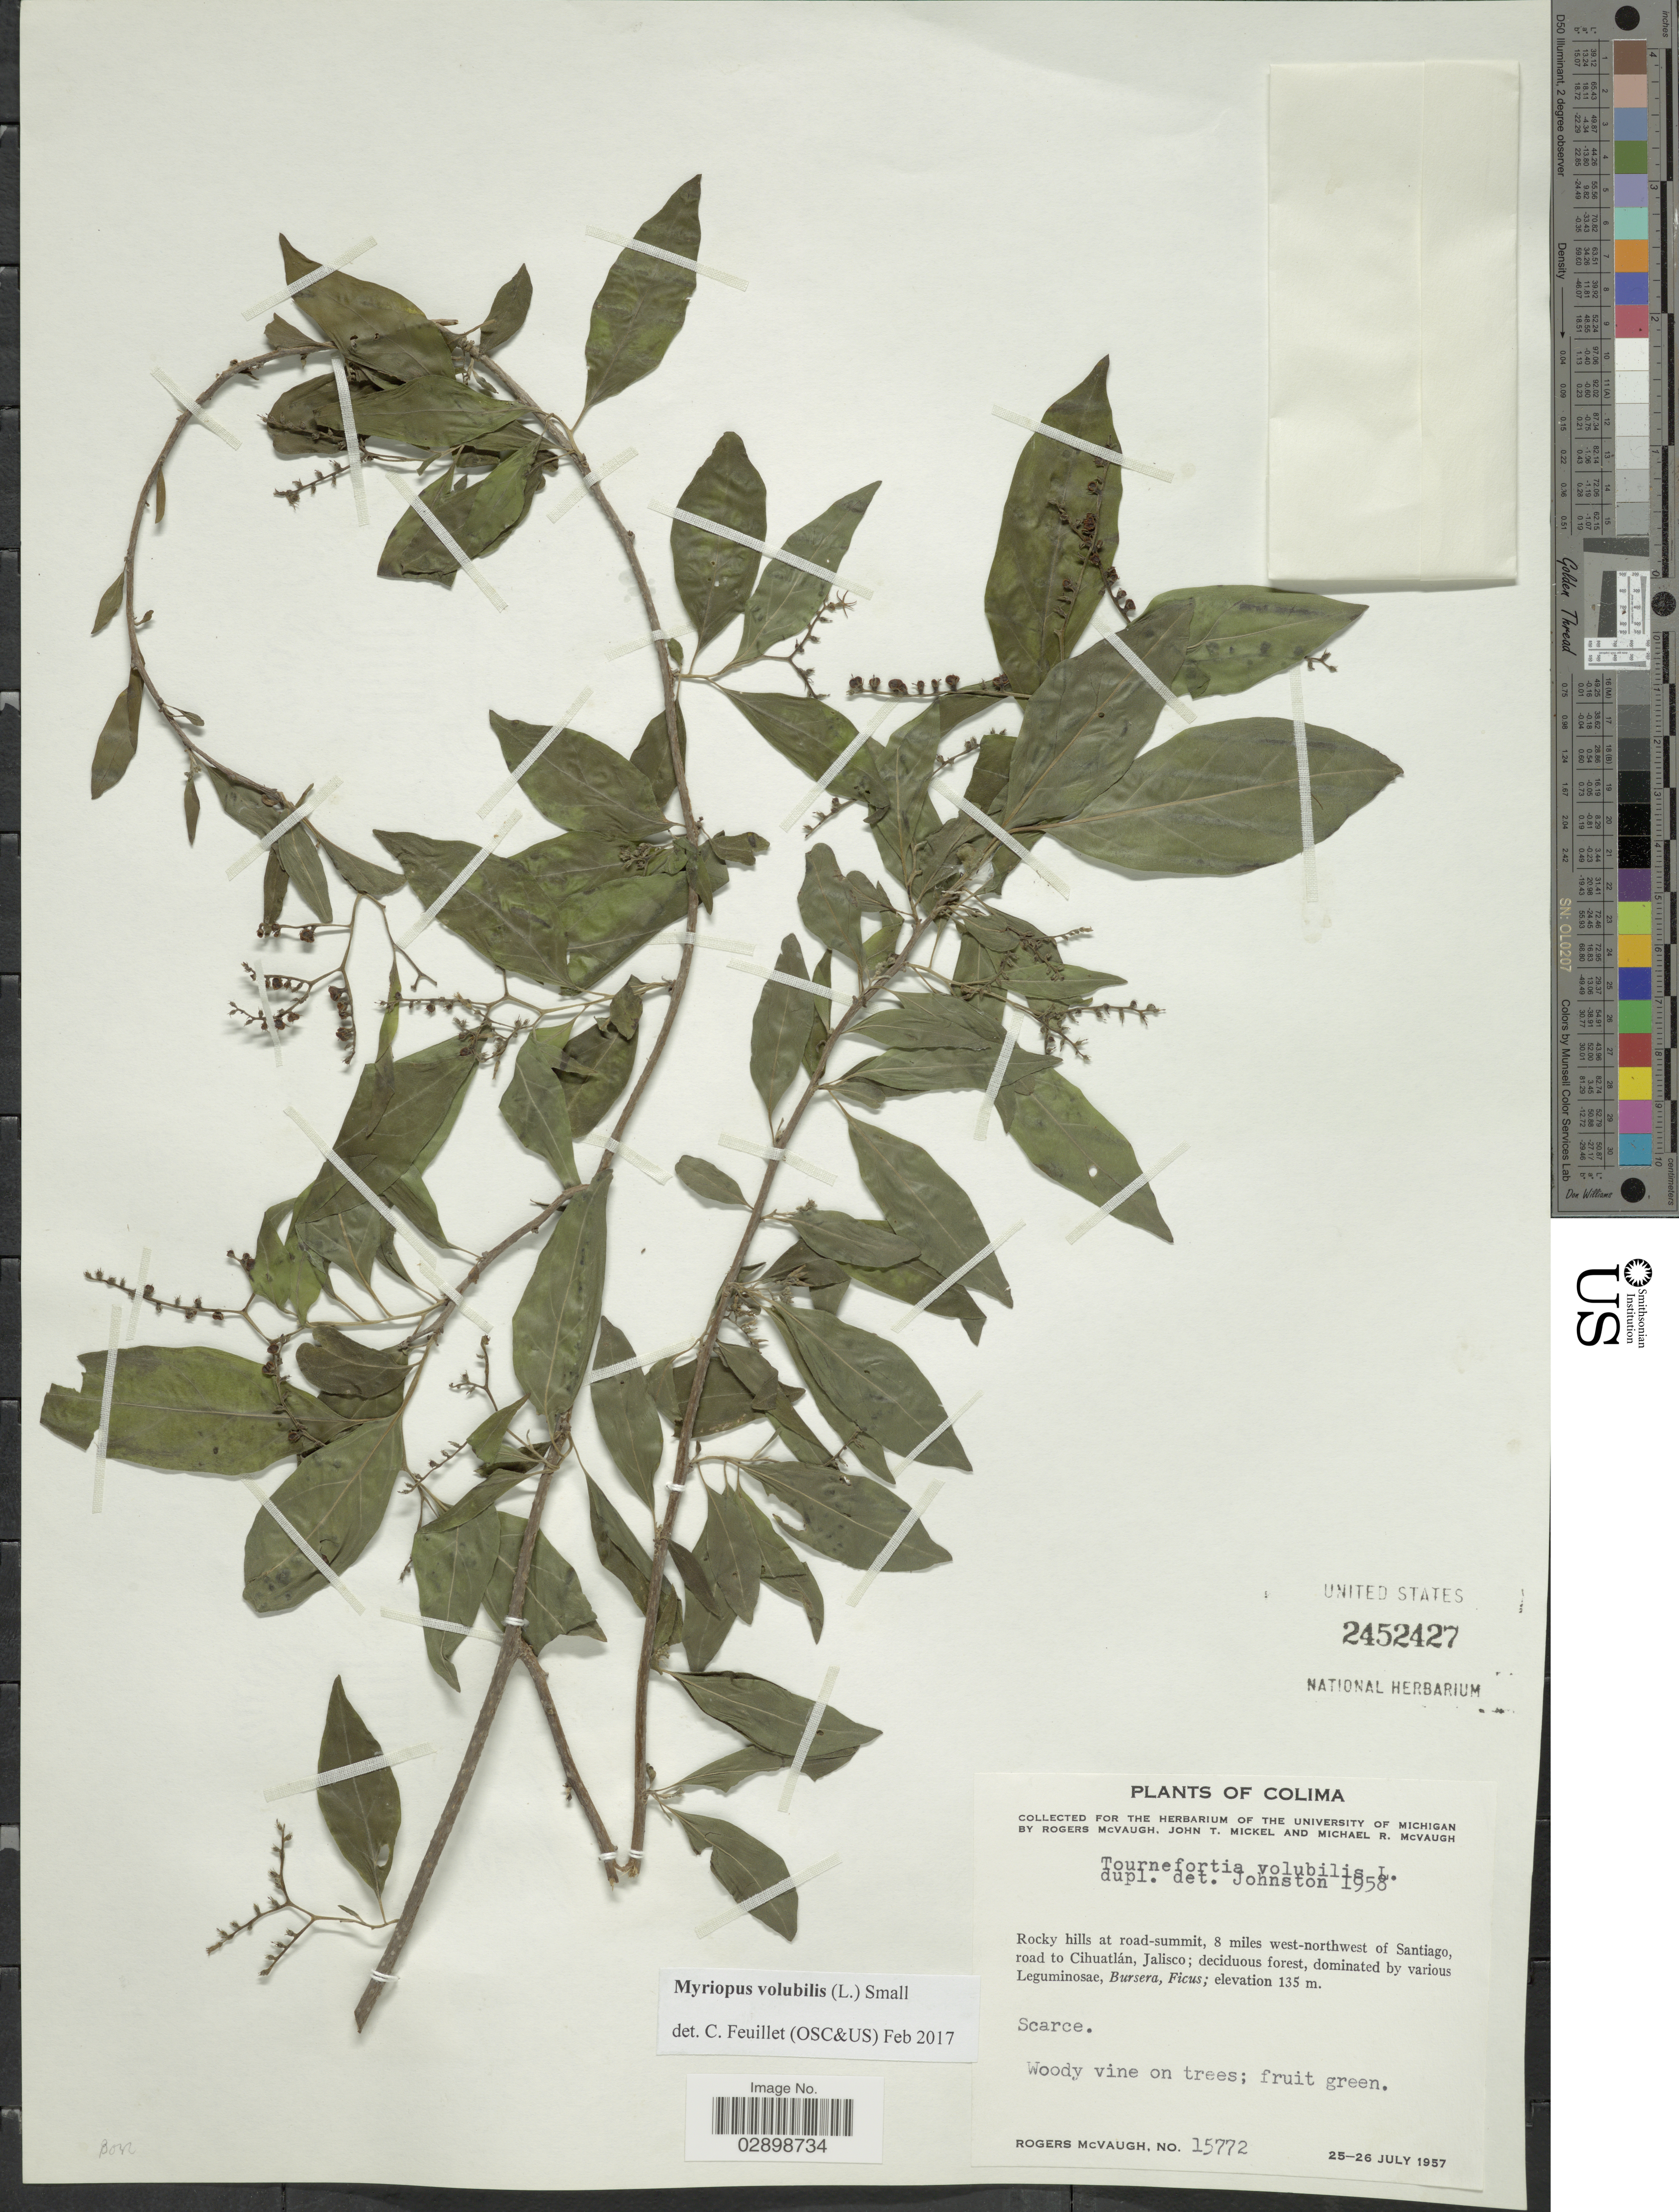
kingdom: Plantae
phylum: Tracheophyta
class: Magnoliopsida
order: Boraginales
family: Heliotropiaceae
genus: Myriopus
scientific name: Myriopus volubilis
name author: (L.) Small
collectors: R. McVaugh, J. T. Mickel & M. R. McVaugh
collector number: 15772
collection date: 1957-07-25/1957-07-26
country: Mexico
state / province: Colima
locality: Rocky hills at road-summit, 8 miles west-northwest of Santiago, road to Cihuatlán, Jalisco.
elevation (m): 135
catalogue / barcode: US 2452427